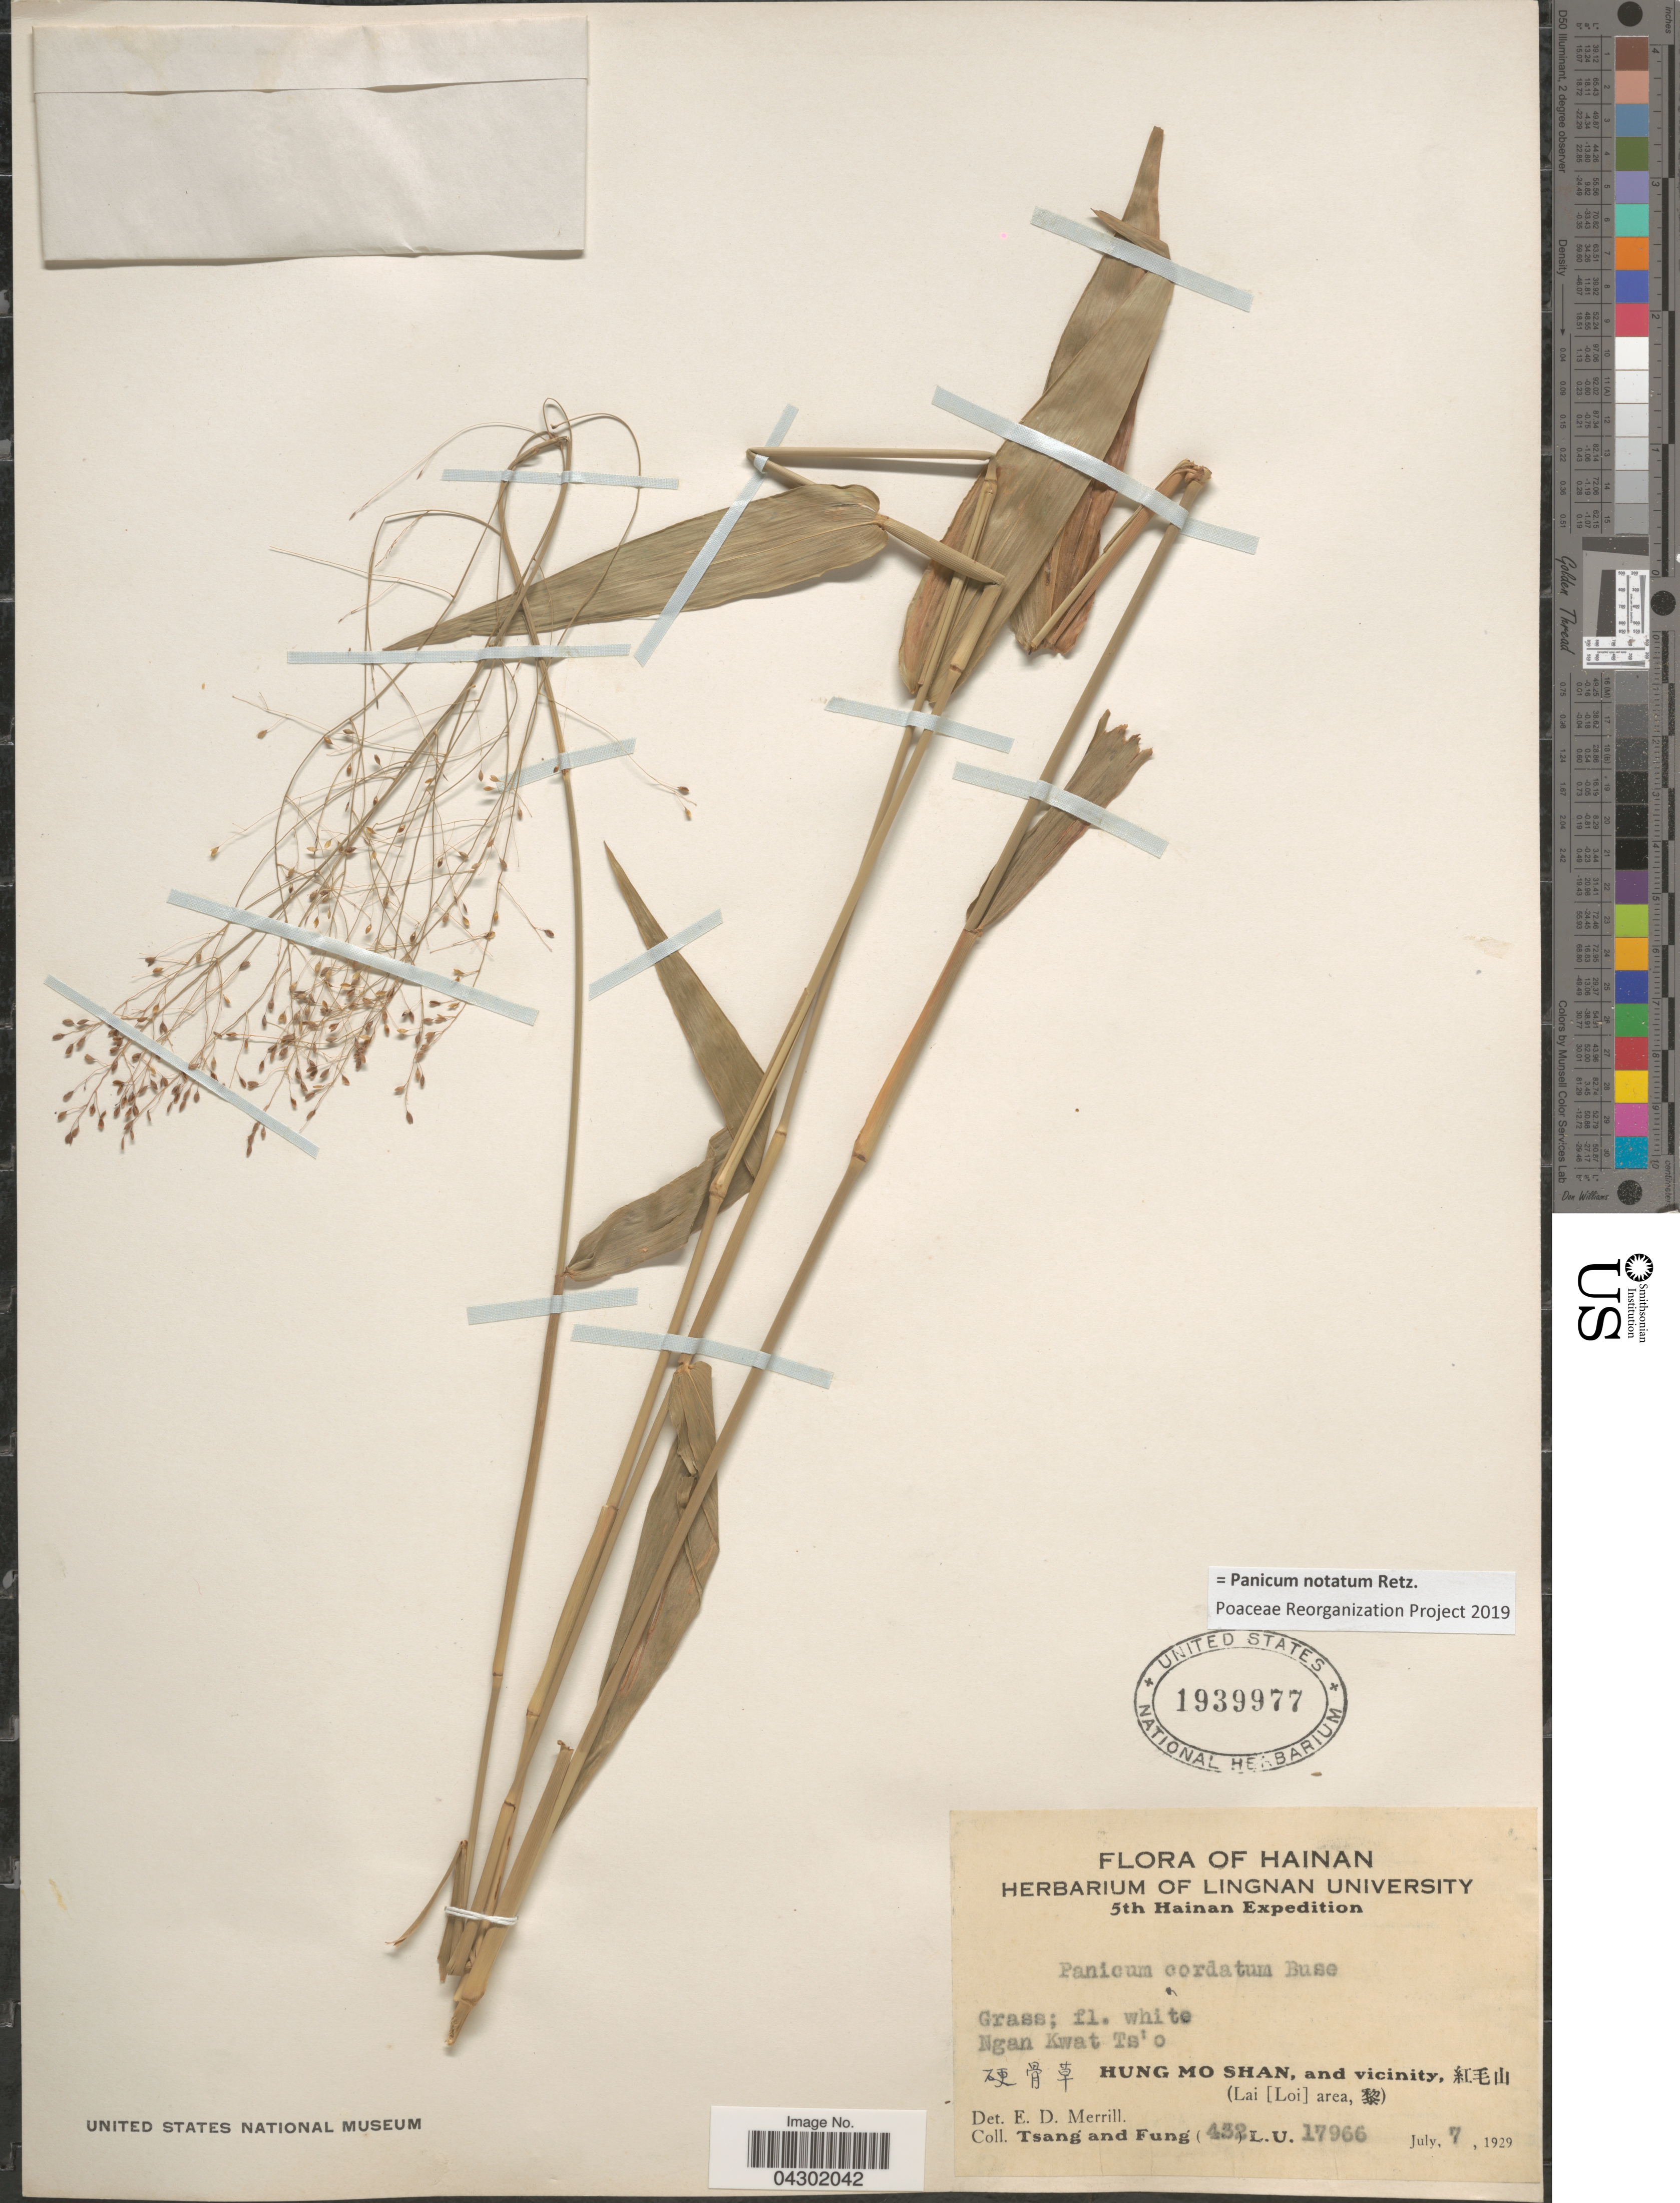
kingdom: Plantae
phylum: Tracheophyta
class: Liliopsida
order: Poales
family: Poaceae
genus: Panicum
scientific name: Panicum notatum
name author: Retz.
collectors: -- Tsang & Fung, --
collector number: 432L.U.17966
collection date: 1929-07-07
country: China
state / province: Hainan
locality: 5th Hainan E[Foreign script]pedition. Ngan Kwat Ts' o. [Foreign script] Hung Mo Shan, and vicinity, [Foreign script] (Lai [Loi] area, [Foreign script]).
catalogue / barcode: US 1939977